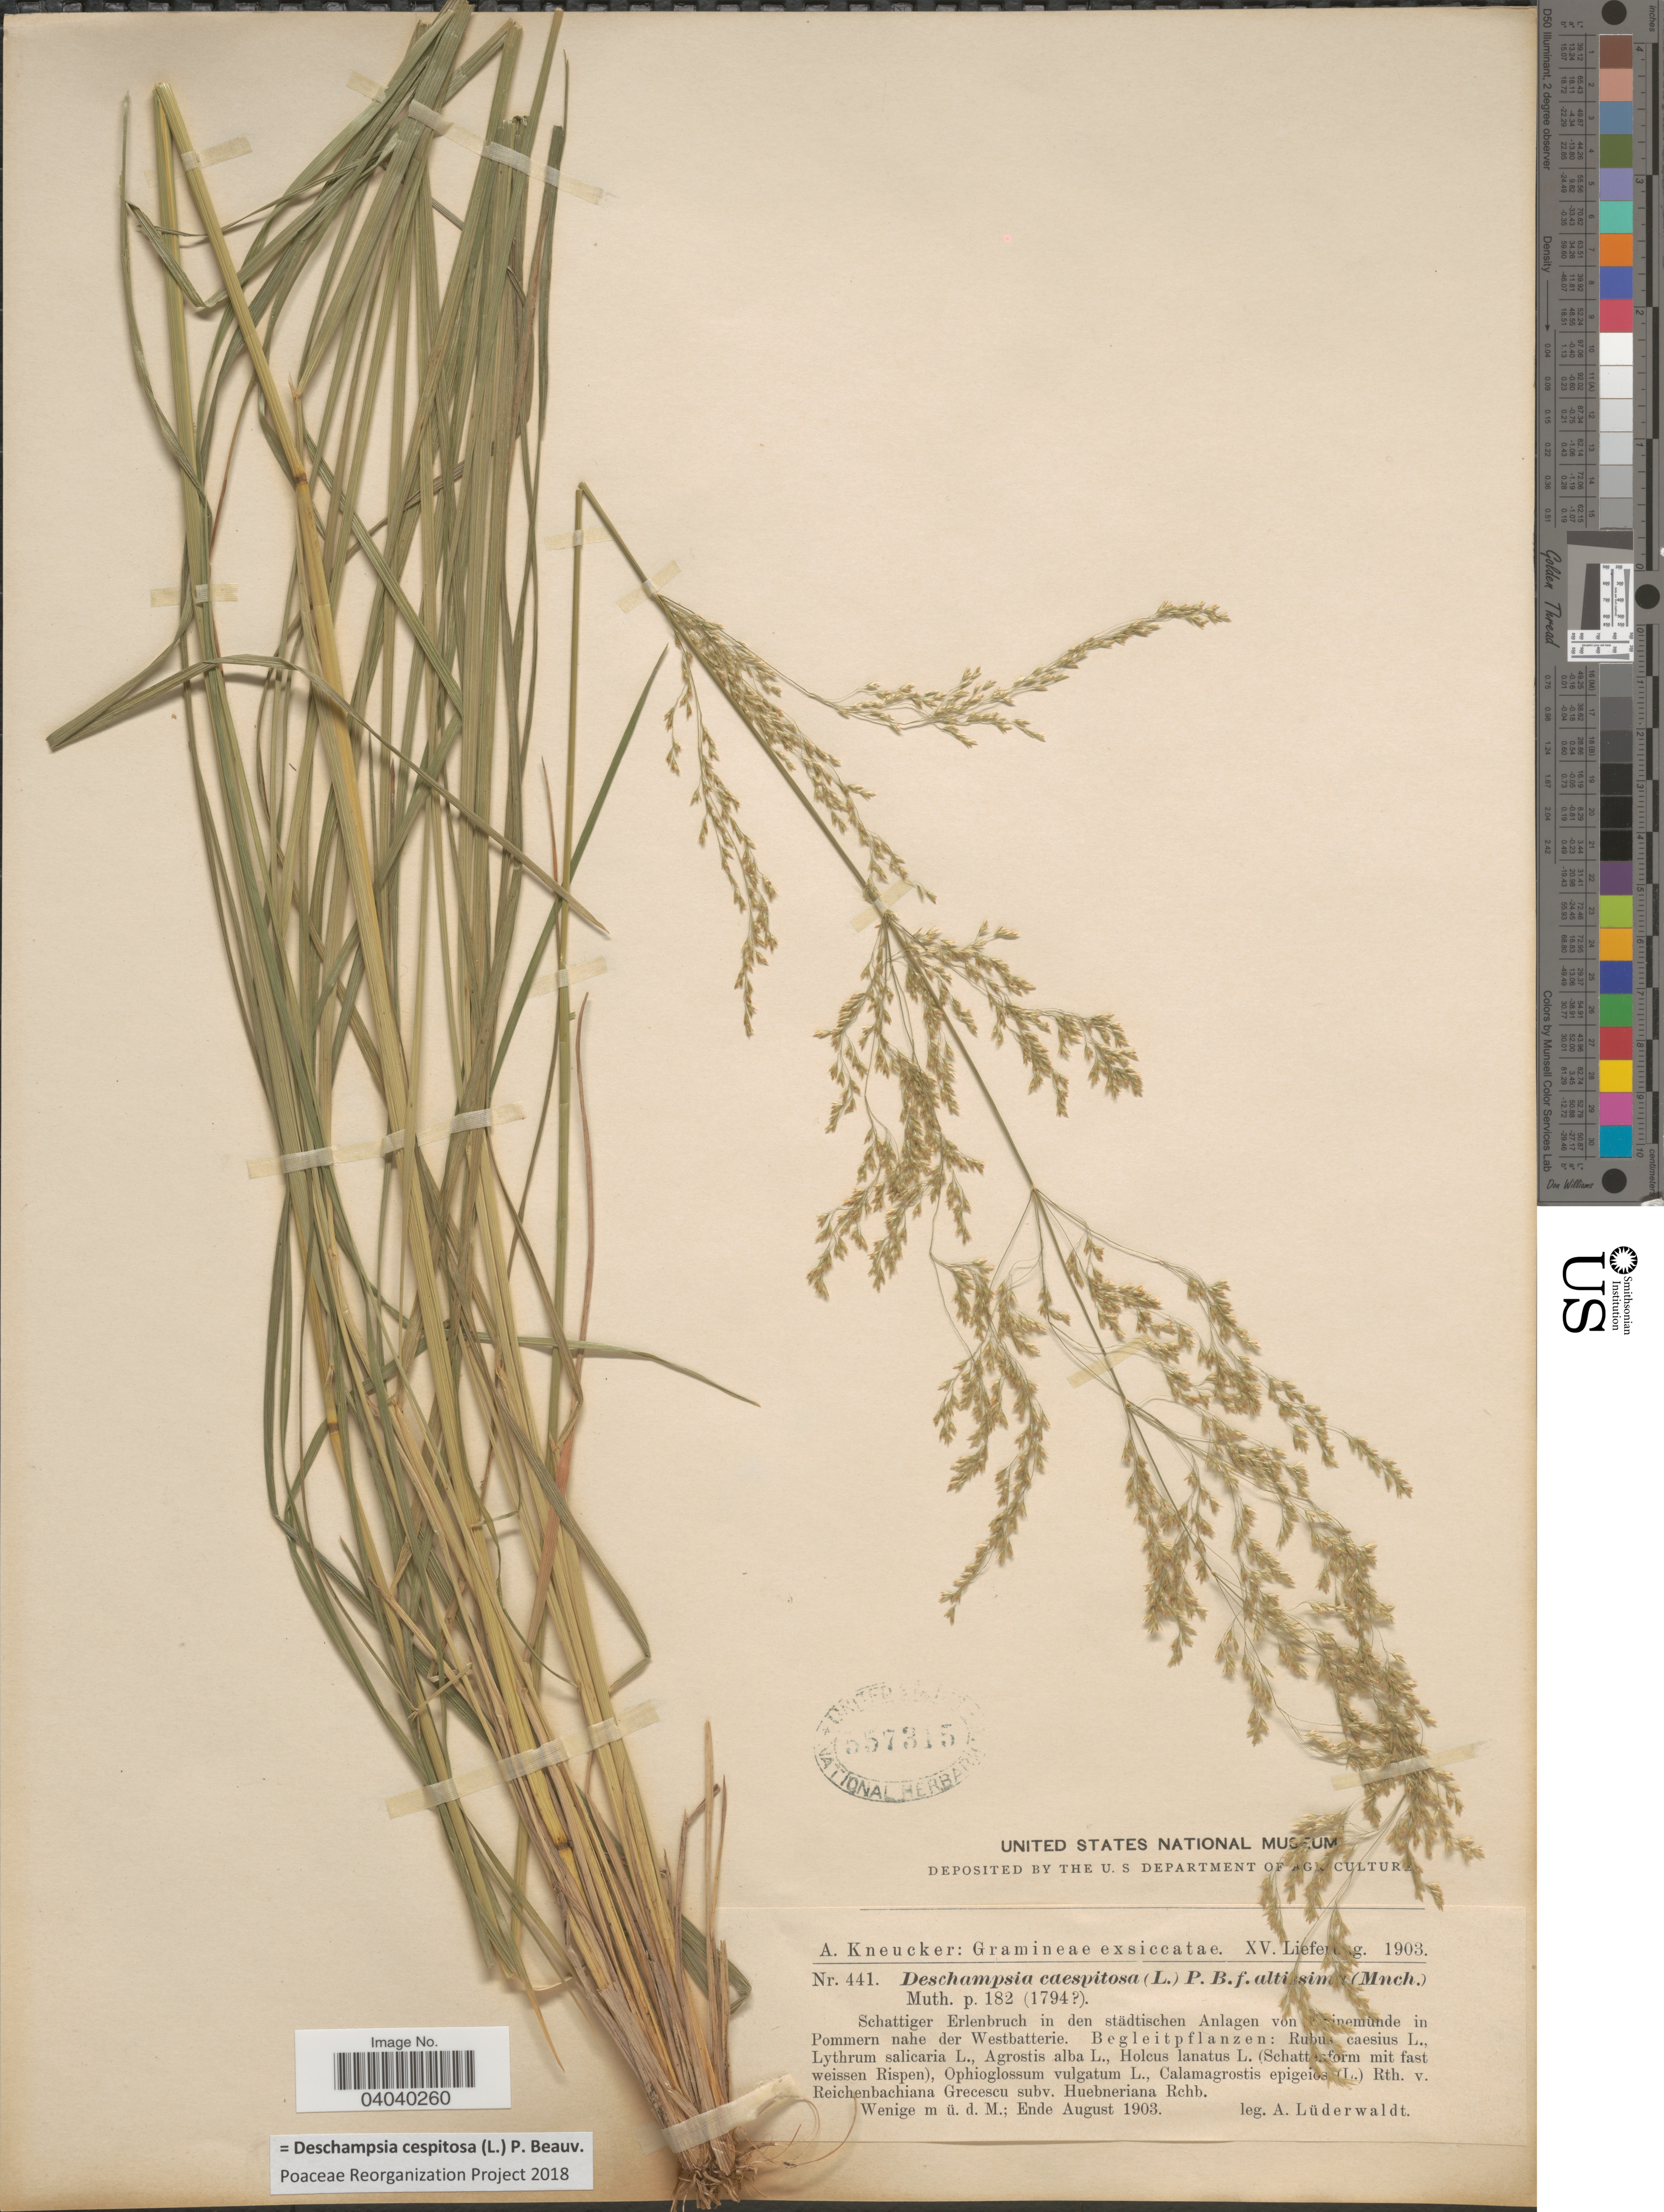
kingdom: Plantae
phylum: Tracheophyta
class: Liliopsida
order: Poales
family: Poaceae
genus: Deschampsia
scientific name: Deschampsia cespitosa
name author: (L.) P. Beauv.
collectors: A. Lüderwaldt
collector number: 441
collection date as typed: Ende August 1903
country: Poland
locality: Schattiger Erlenbruch in den städtischen Anlagen von [illegible text]emunde in Pommern nahe der Westbatterie.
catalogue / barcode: US 557315